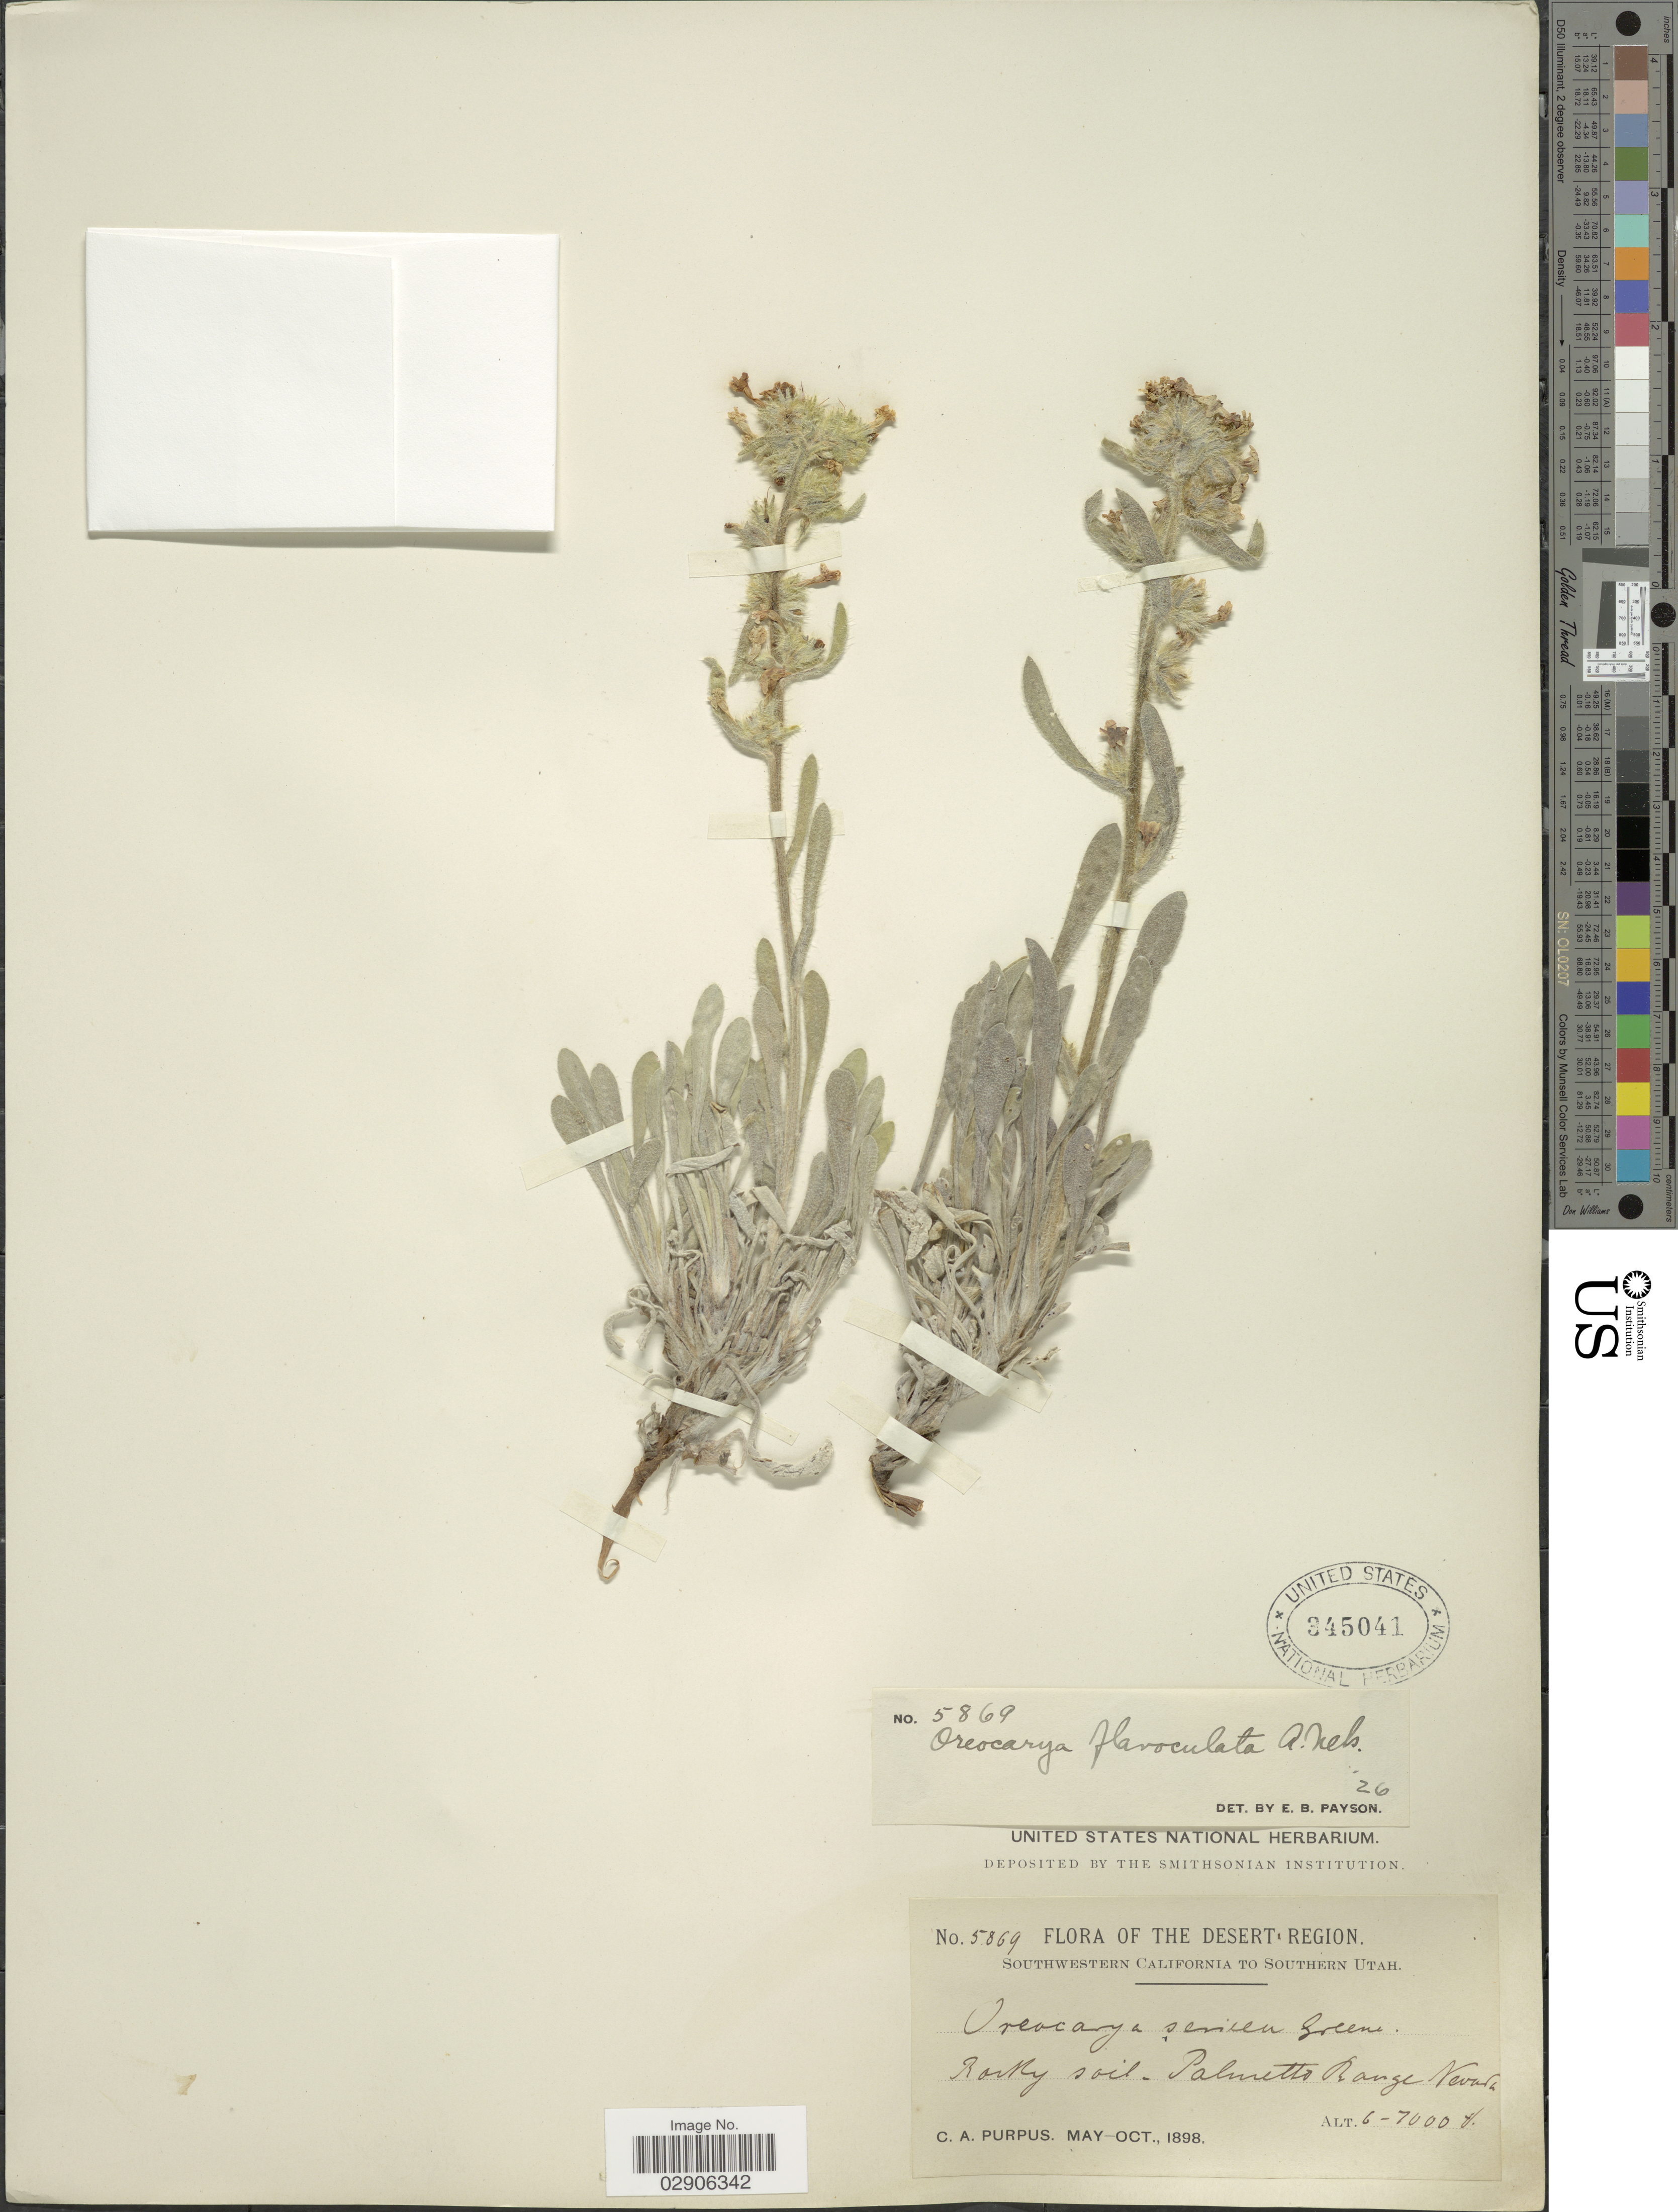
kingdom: Plantae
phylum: Tracheophyta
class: Magnoliopsida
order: Boraginales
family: Boraginaceae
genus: Cryptantha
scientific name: Cryptantha flavoculata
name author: (A. Nelson) Payson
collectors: C. A. Purpus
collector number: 5869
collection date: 1898-05/1898-10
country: United States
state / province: Nevada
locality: Rocky soil, Palmetto Range Nevada.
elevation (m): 1829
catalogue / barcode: US 345041